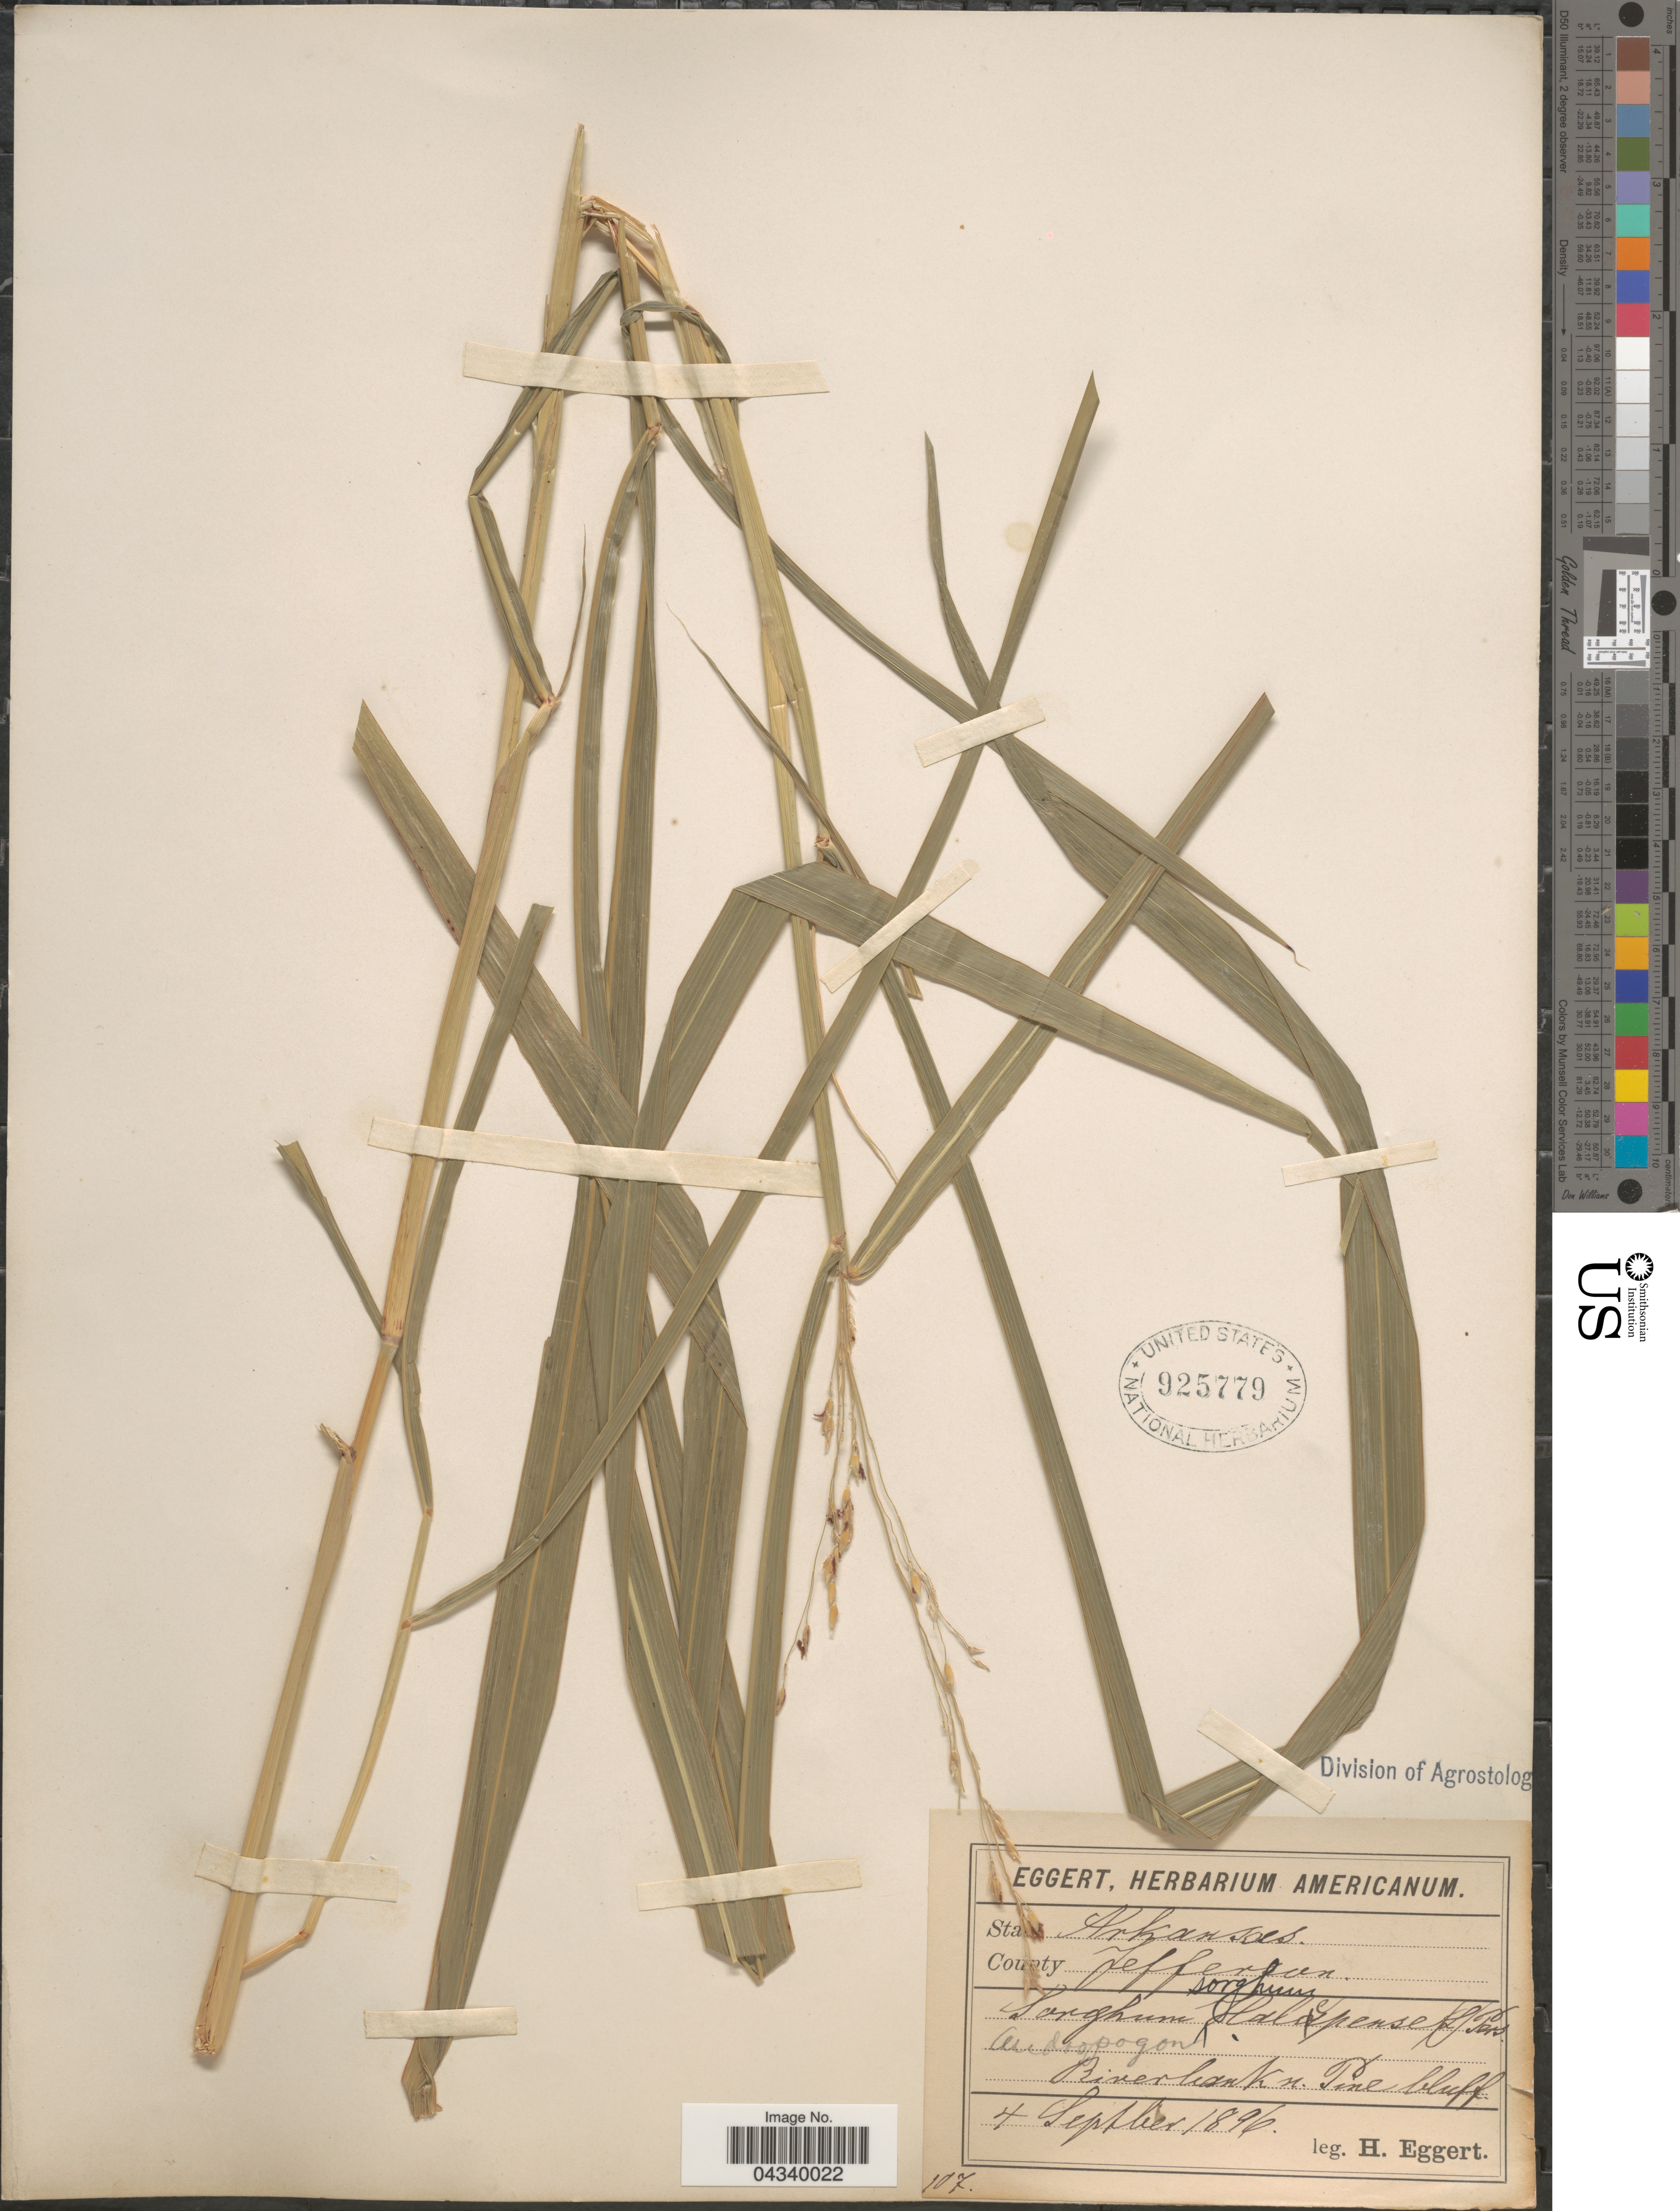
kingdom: Plantae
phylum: Tracheophyta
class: Liliopsida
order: Poales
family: Poaceae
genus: Sorghum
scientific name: Sorghum halepense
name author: (L.) Pers.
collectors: H. Eggert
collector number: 107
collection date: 1896-09-04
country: United States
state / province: Arkansas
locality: County Jefferson. River bank n. Pine bluff.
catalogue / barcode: US 925779